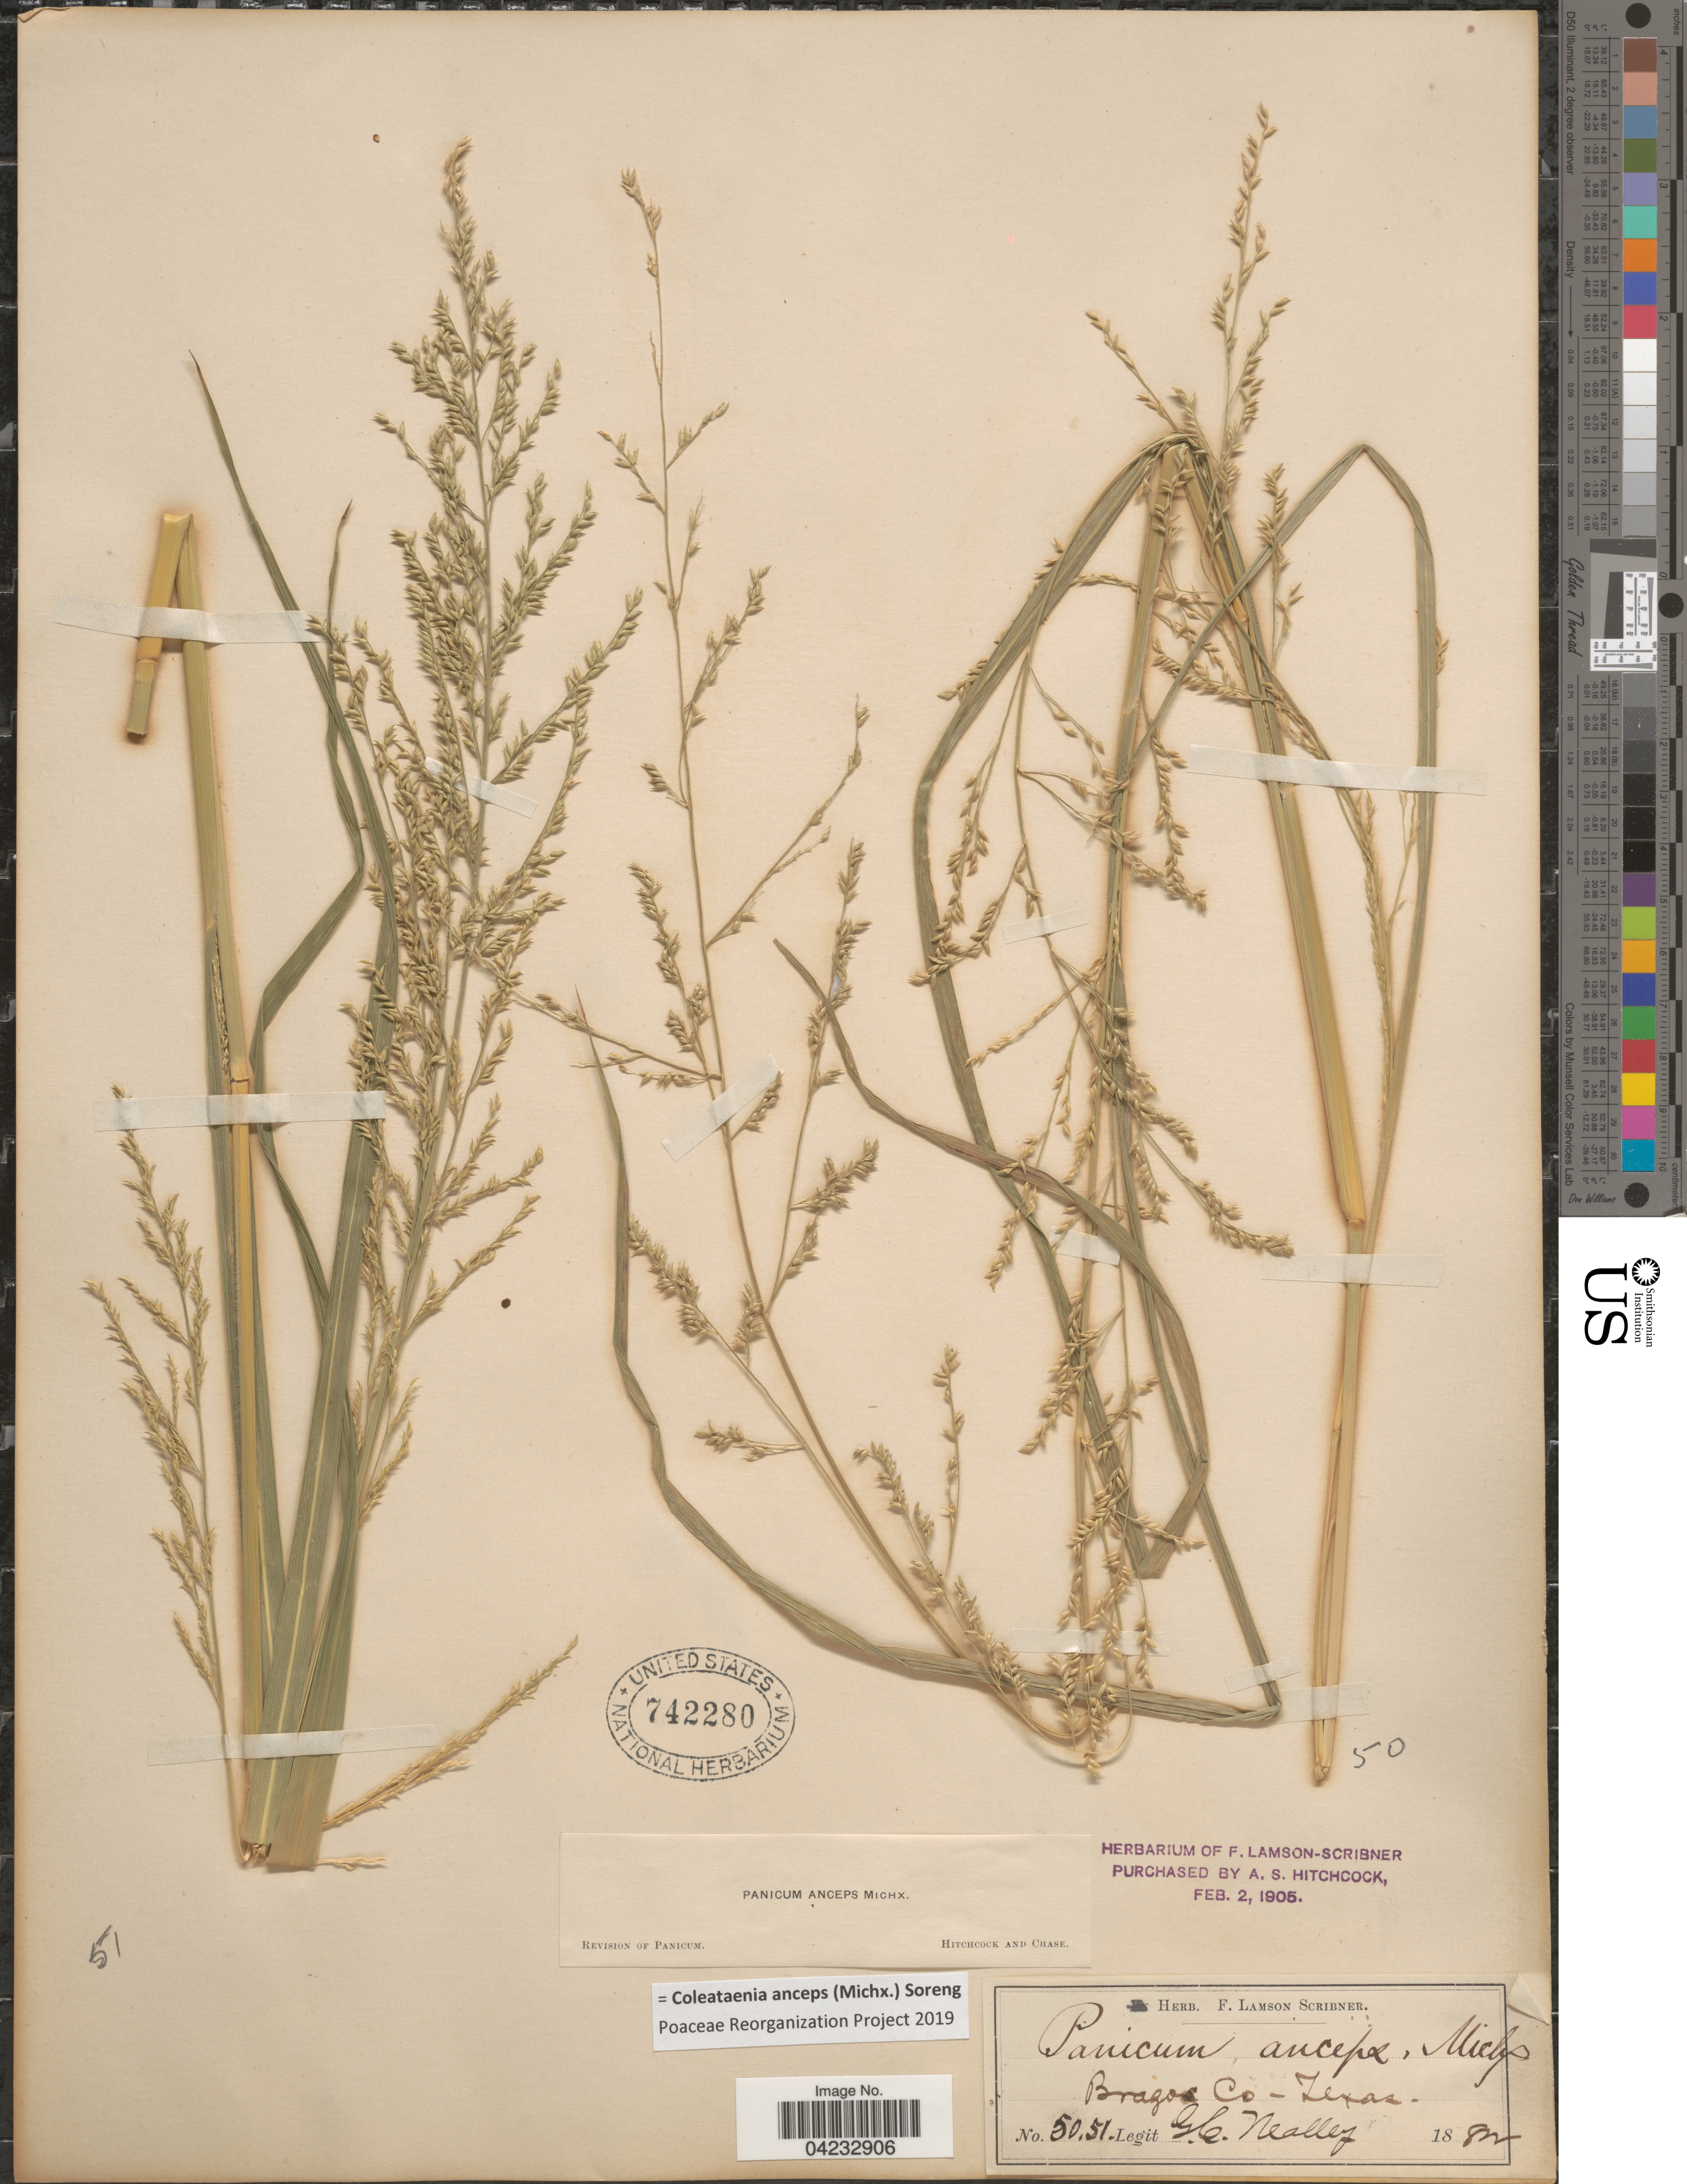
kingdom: Plantae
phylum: Tracheophyta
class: Liliopsida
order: Poales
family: Poaceae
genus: Coleataenia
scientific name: Coleataenia anceps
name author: (Michx.) Soreng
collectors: G. C. Nealley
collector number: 5051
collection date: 1882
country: United States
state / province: Texas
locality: Brazos Co.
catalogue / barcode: US 742280